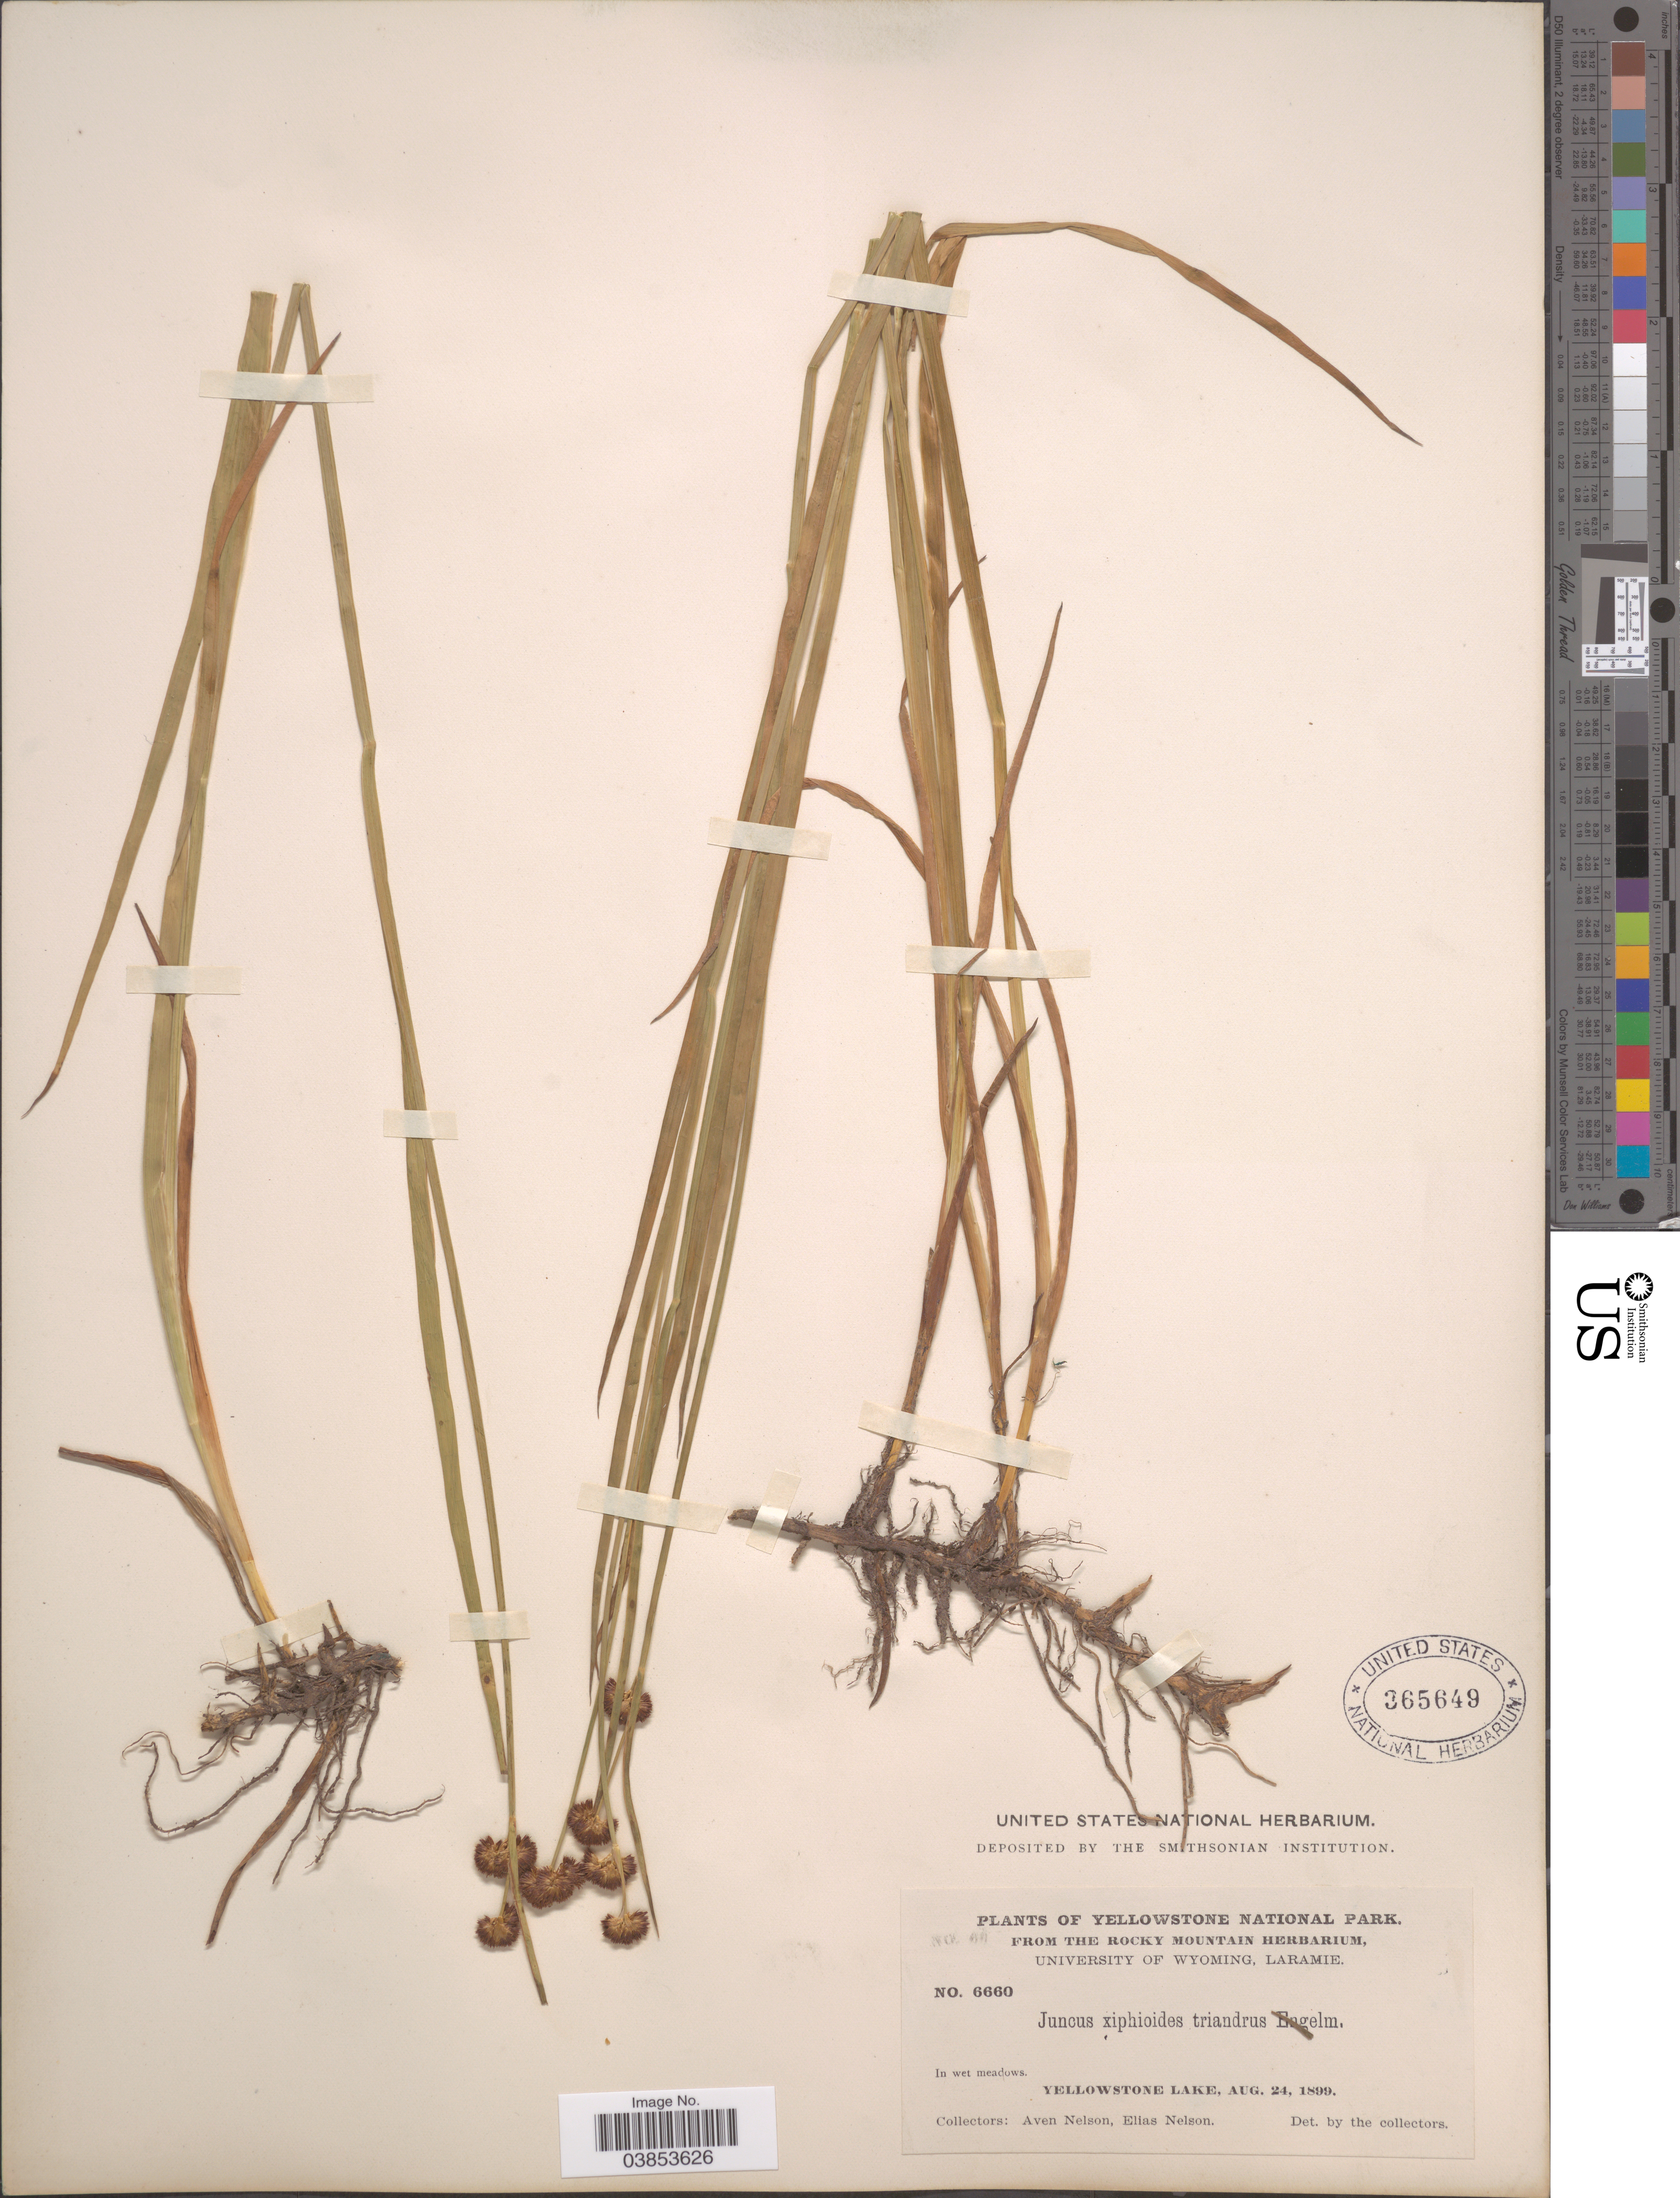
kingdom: Plantae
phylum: Tracheophyta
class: Liliopsida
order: Poales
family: Juncaceae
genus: Juncus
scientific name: Juncus ensifolius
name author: Wikstr.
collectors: A. Nelson & E. Nelson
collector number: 6660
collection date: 1899-08-24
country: United States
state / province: Wyoming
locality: Yellowstone National Park. Yellowstone Lake.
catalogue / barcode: US 365649